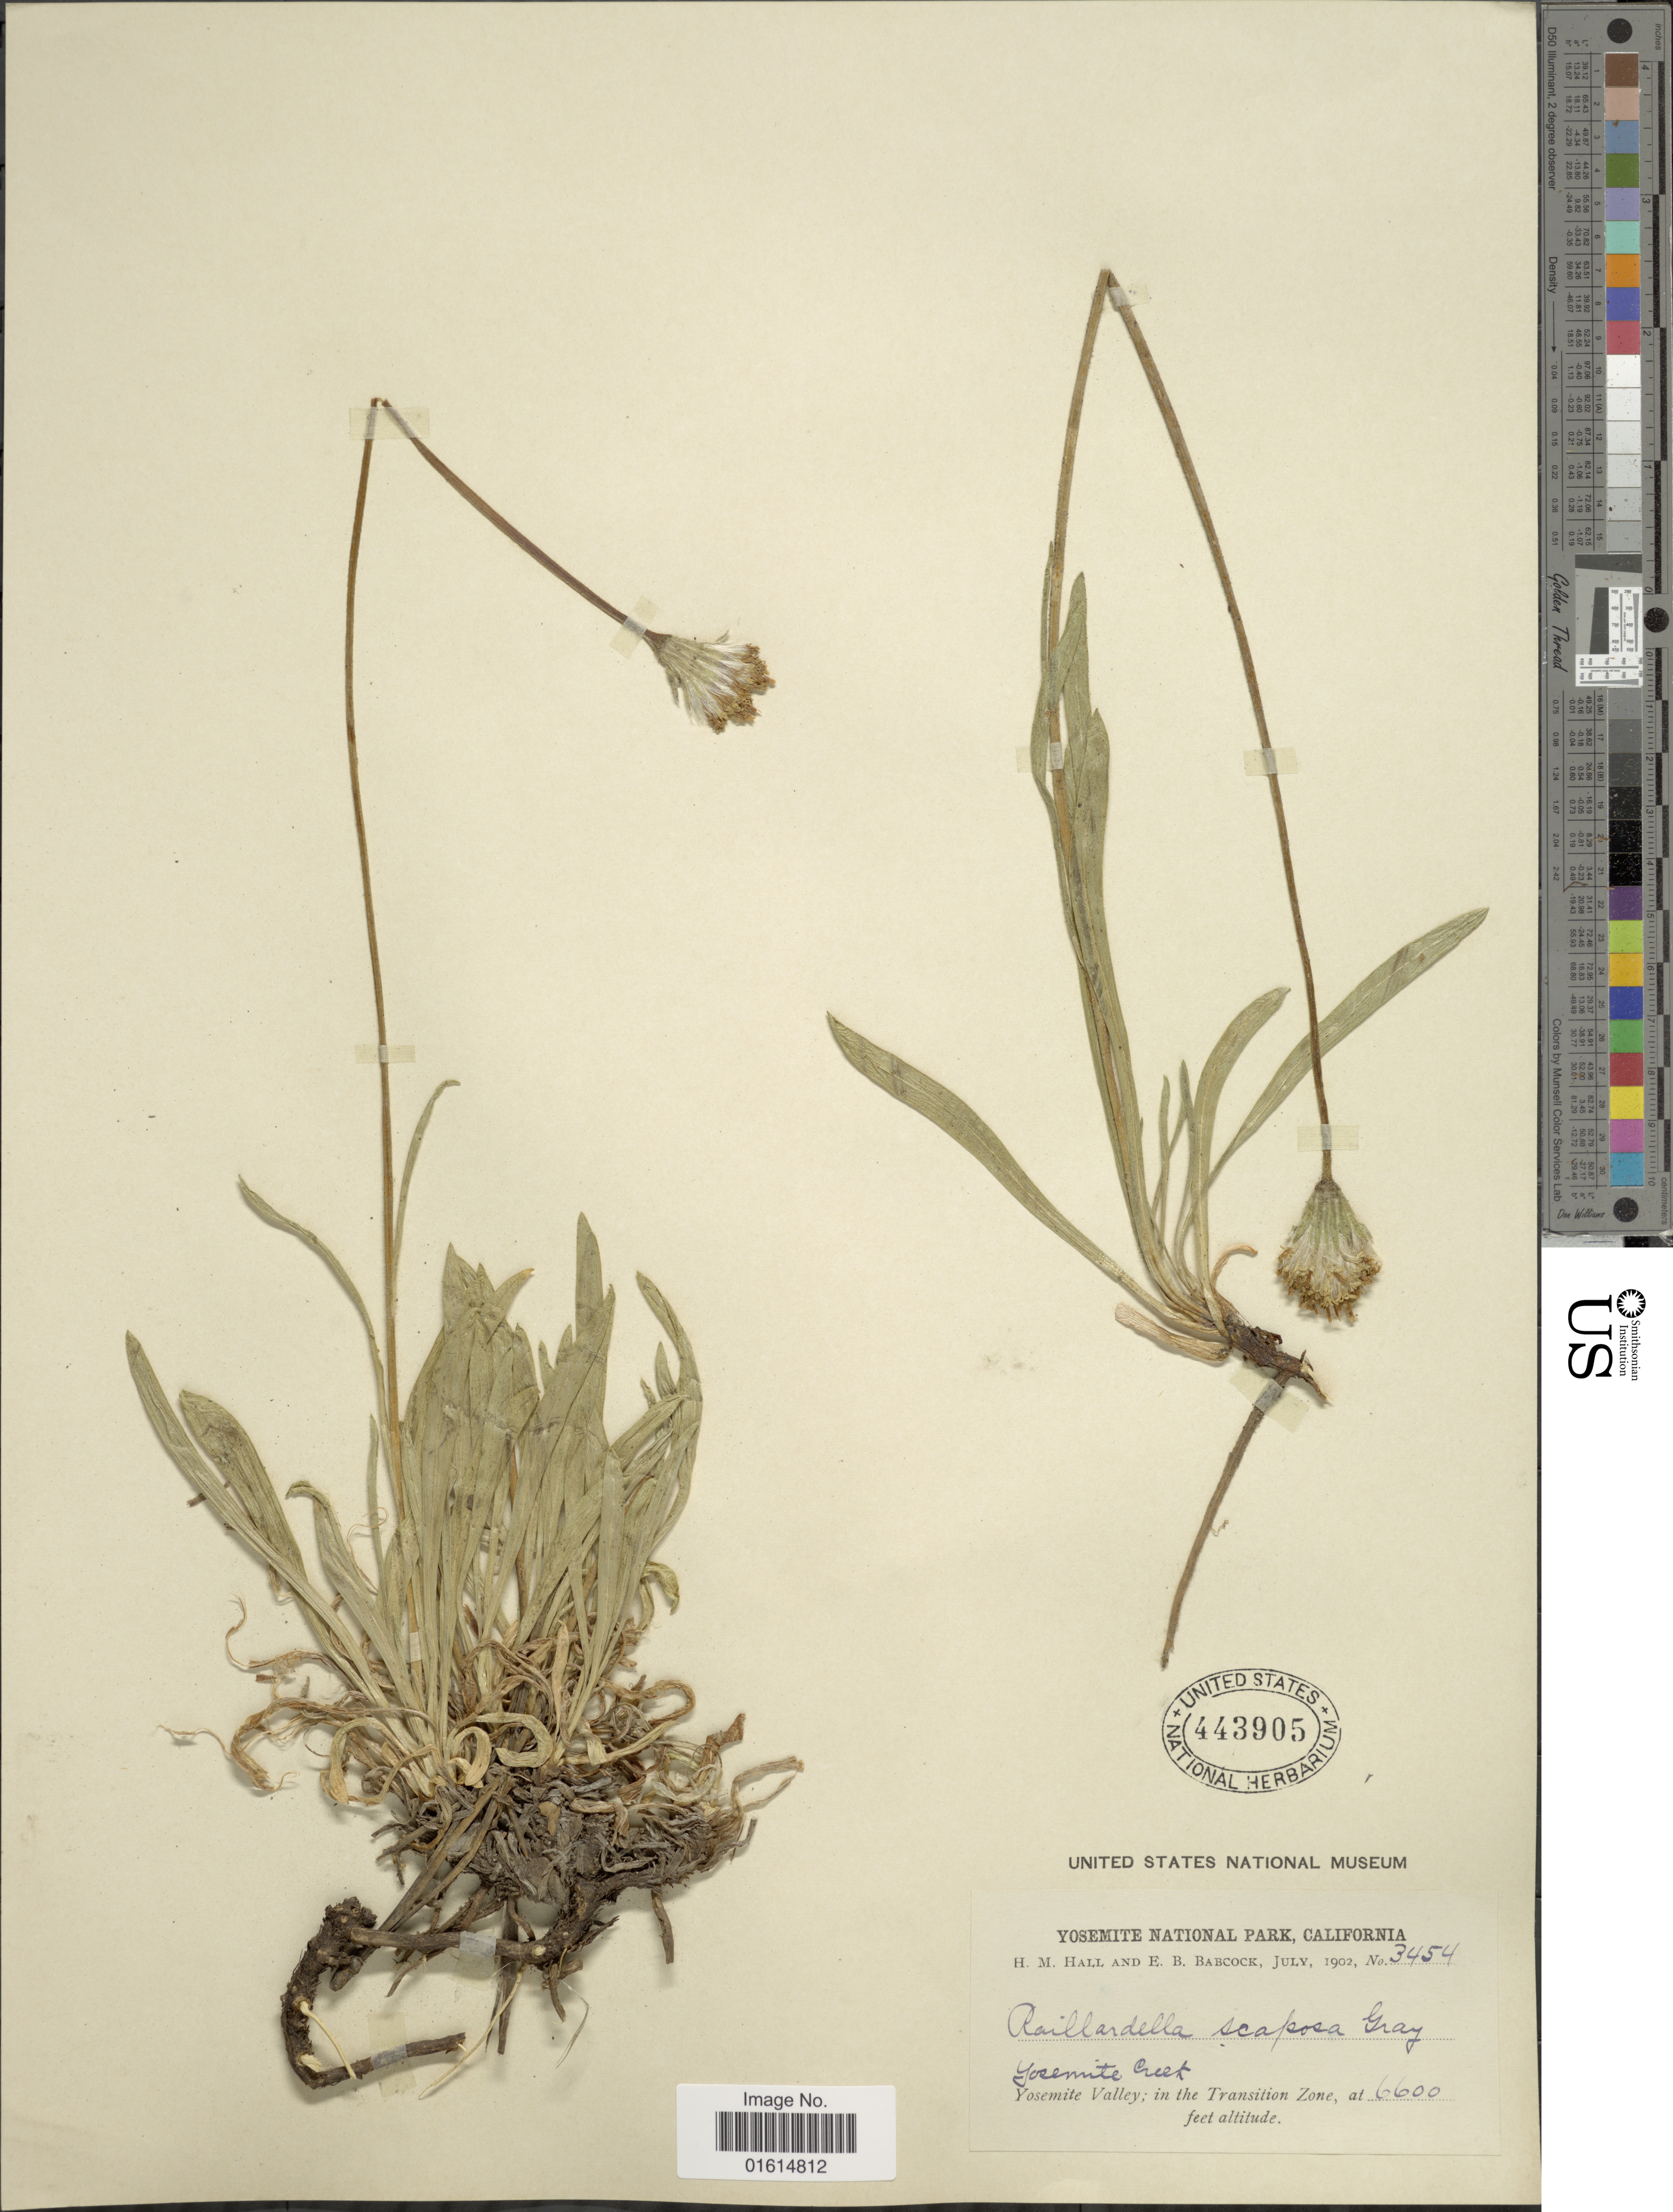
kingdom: Plantae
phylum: Tracheophyta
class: Magnoliopsida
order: Asterales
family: Asteraceae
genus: Raillardella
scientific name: Raillardella scaposa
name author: A. Gray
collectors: H. M. Hall & E. B. Babcock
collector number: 3454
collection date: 1902-07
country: United States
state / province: California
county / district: Mariposa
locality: Yosemite National Park, Yosemite Creek, Yosemite Valley, in the Transition Zone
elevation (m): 2012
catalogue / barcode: US 443905